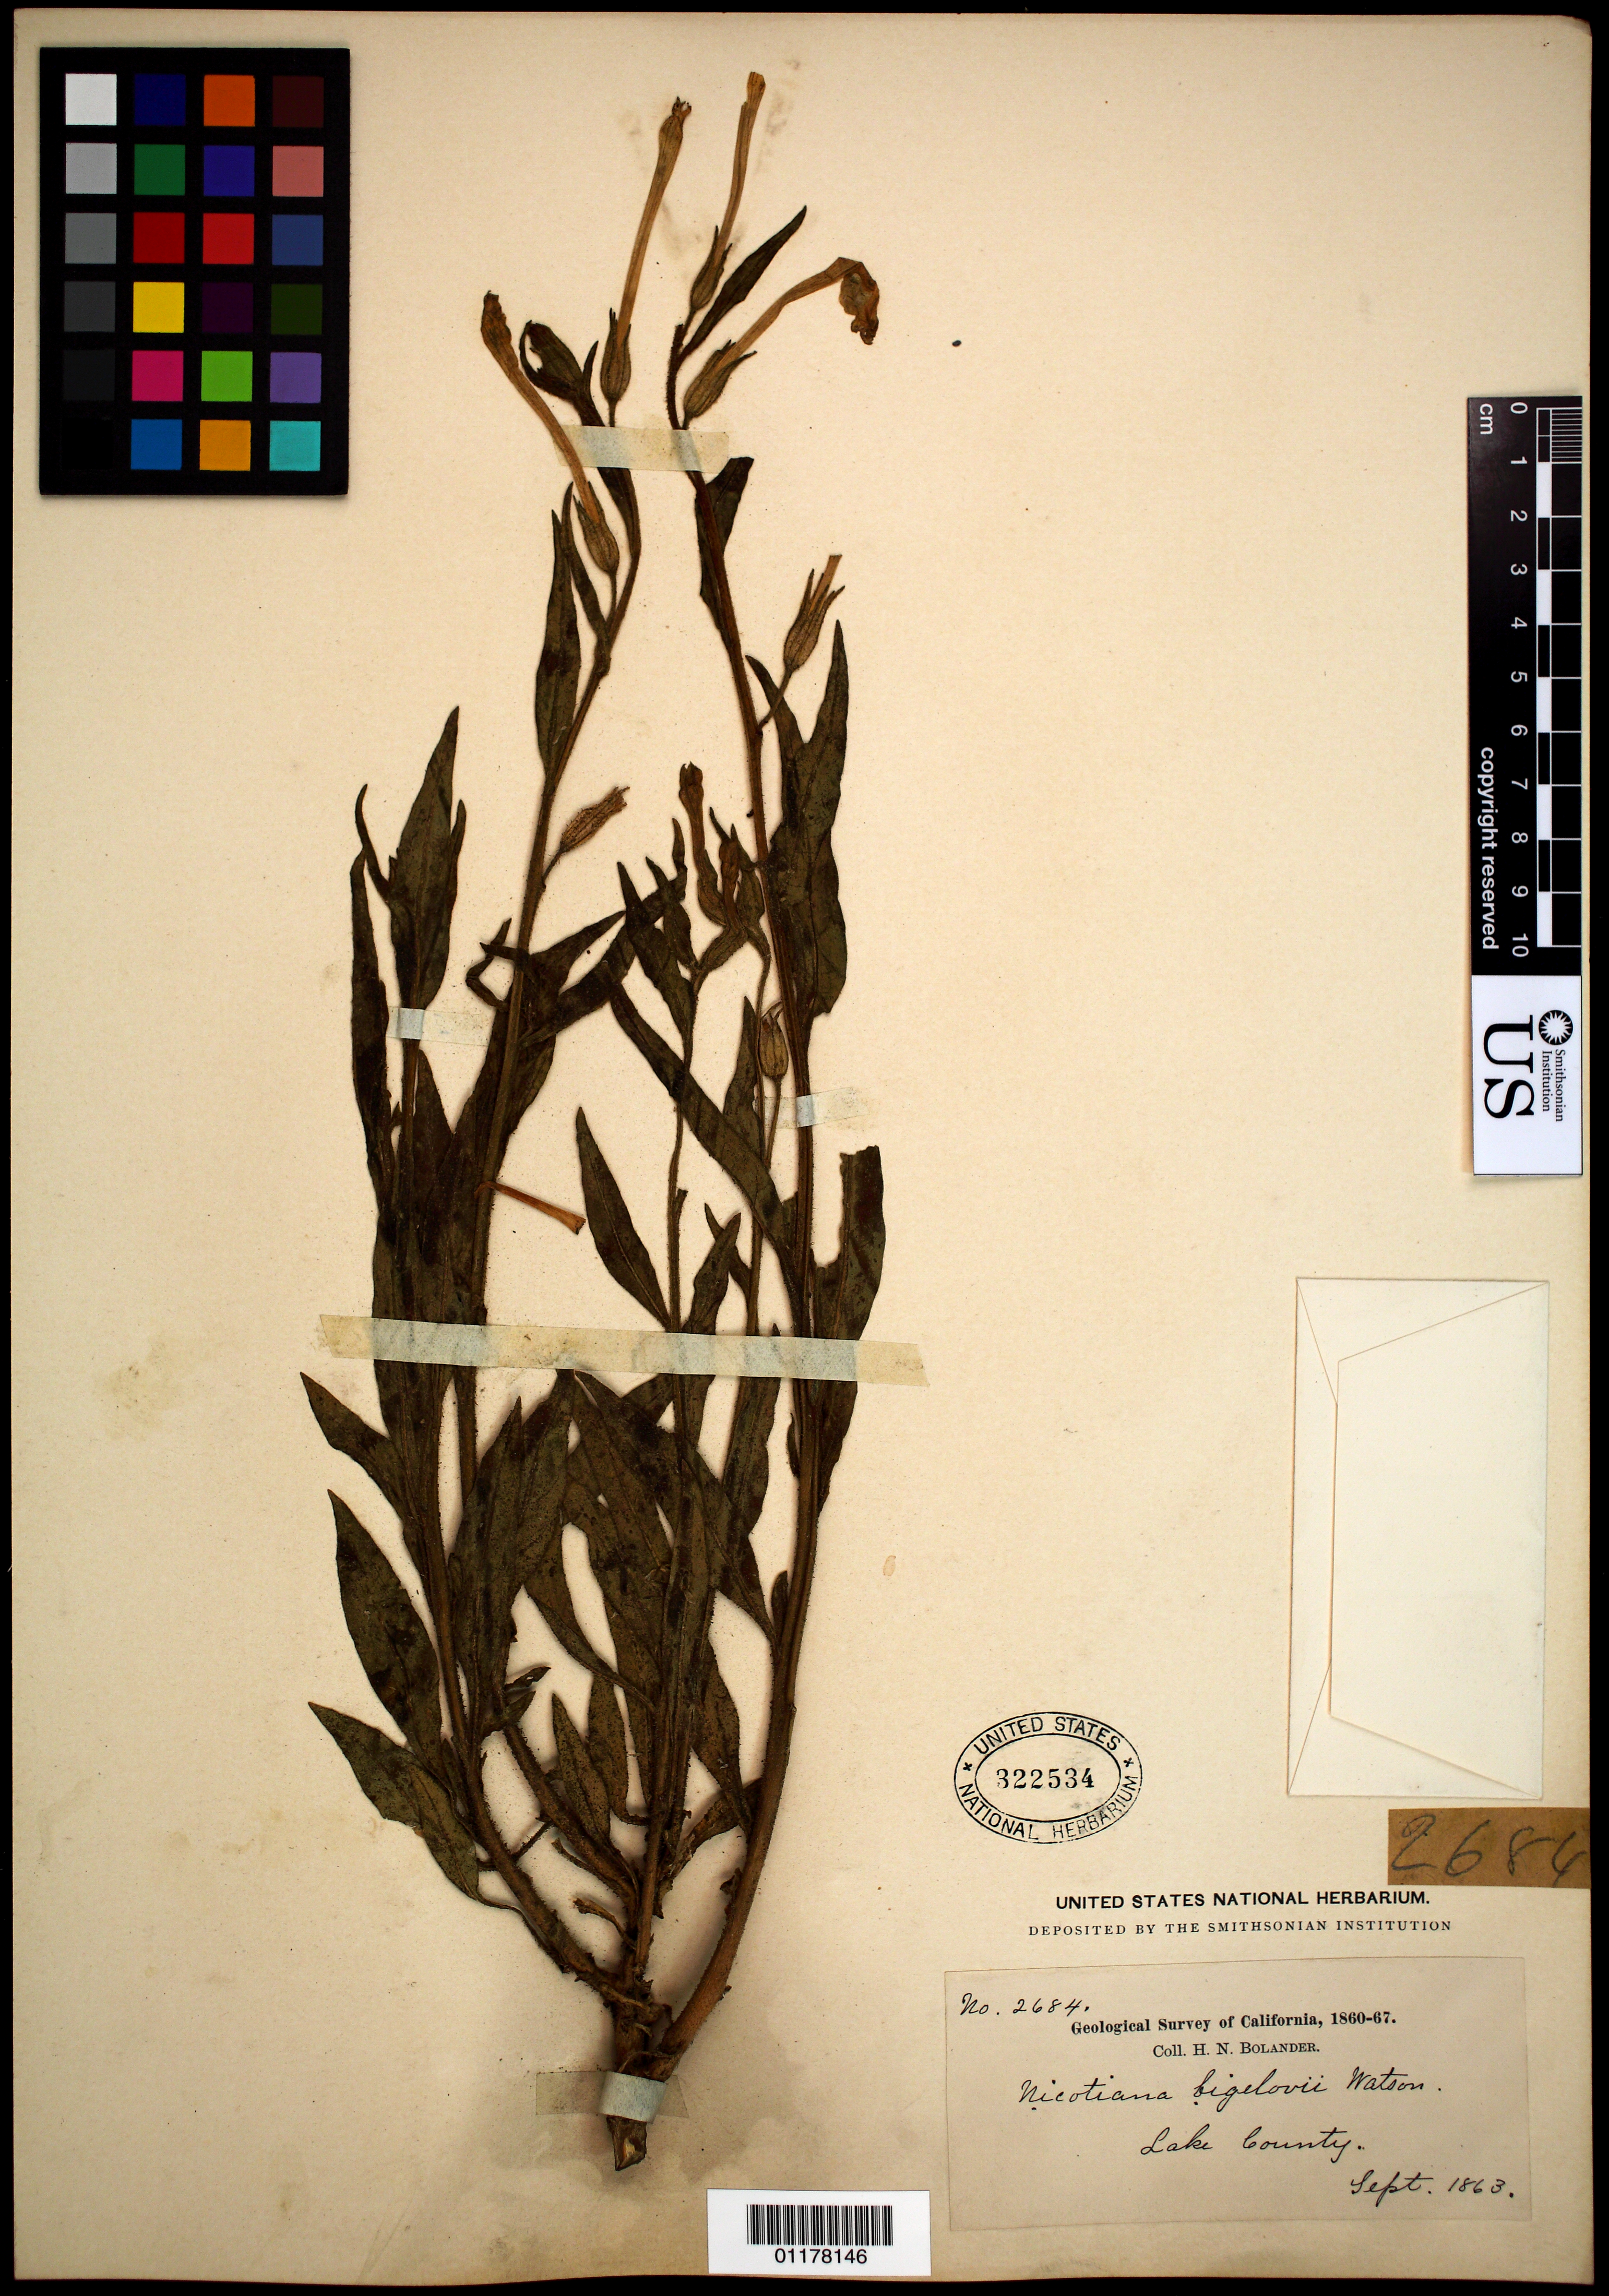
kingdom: Plantae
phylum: Tracheophyta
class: Magnoliopsida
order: Solanales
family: Solanaceae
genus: Nicotiana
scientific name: Nicotiana bigelovii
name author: S. Watson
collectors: H. Bolander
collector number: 2684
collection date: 1863-09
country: United States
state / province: California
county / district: Lake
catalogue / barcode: US 322534